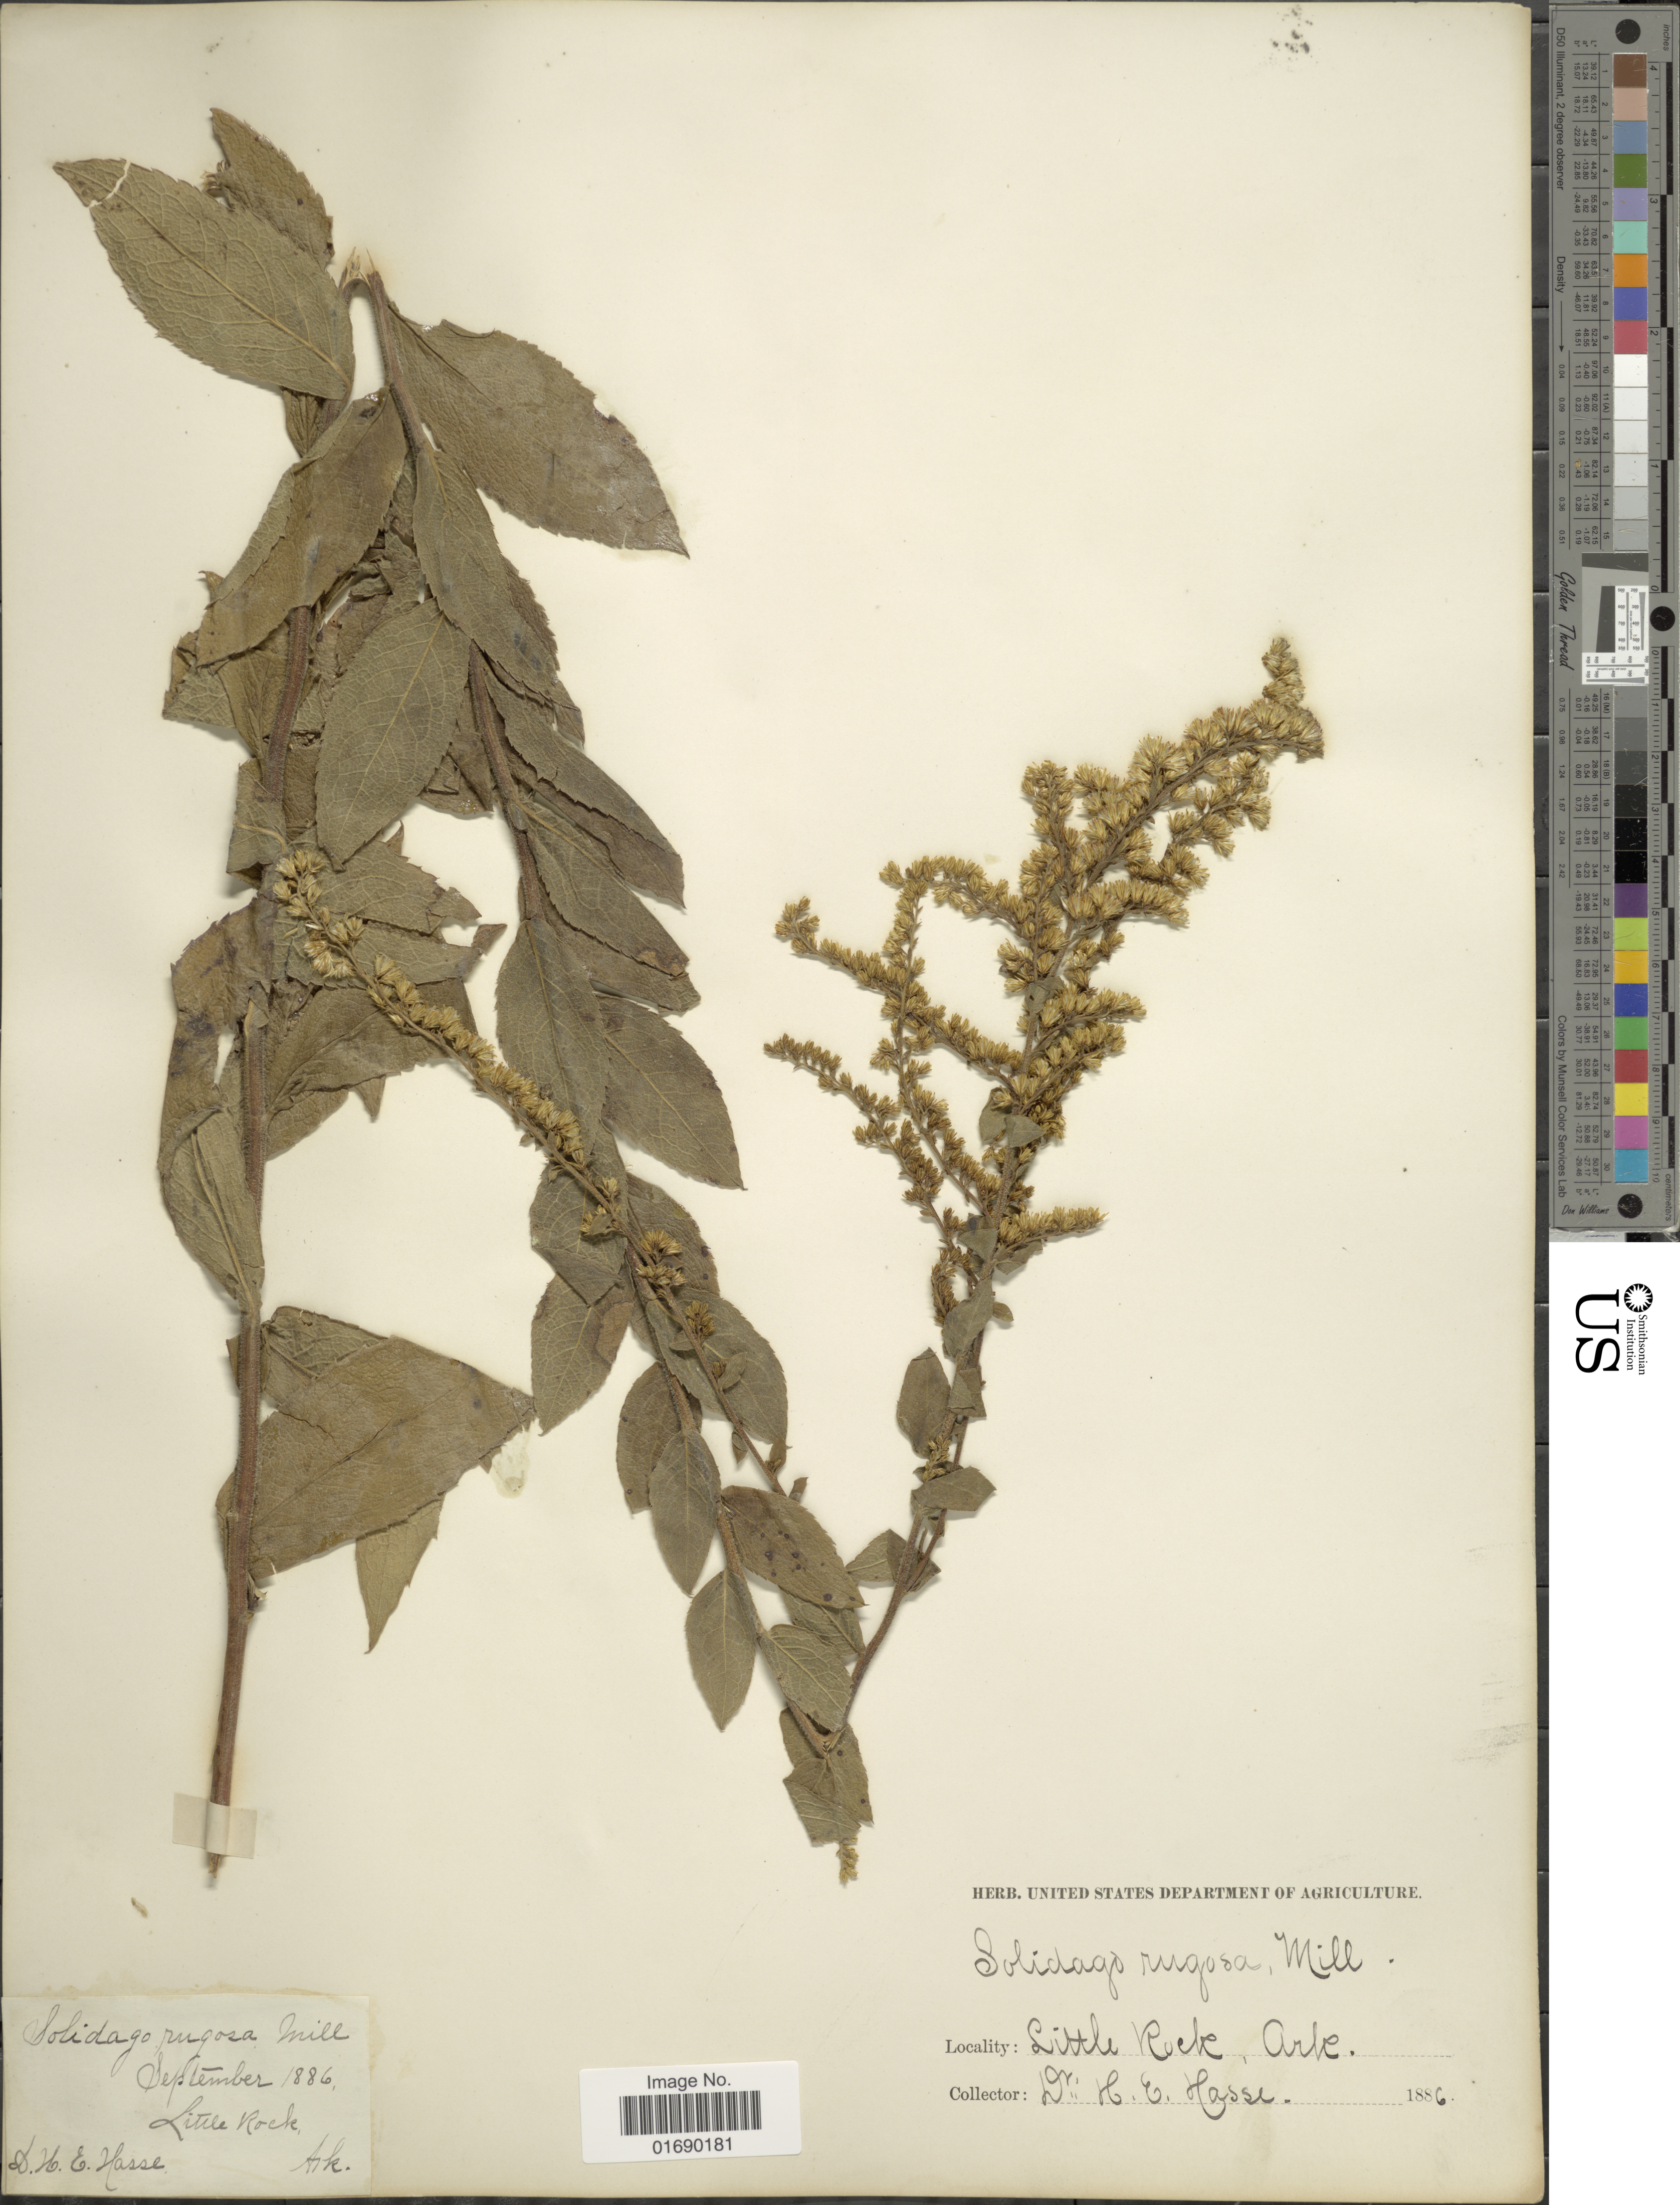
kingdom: Plantae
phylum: Tracheophyta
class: Magnoliopsida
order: Asterales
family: Asteraceae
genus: Solidago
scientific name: Solidago rugosa var. aspera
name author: (Aiton) Cronq.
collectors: H. E. Hasse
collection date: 1886-09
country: United States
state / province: Arkansas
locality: Little Rock